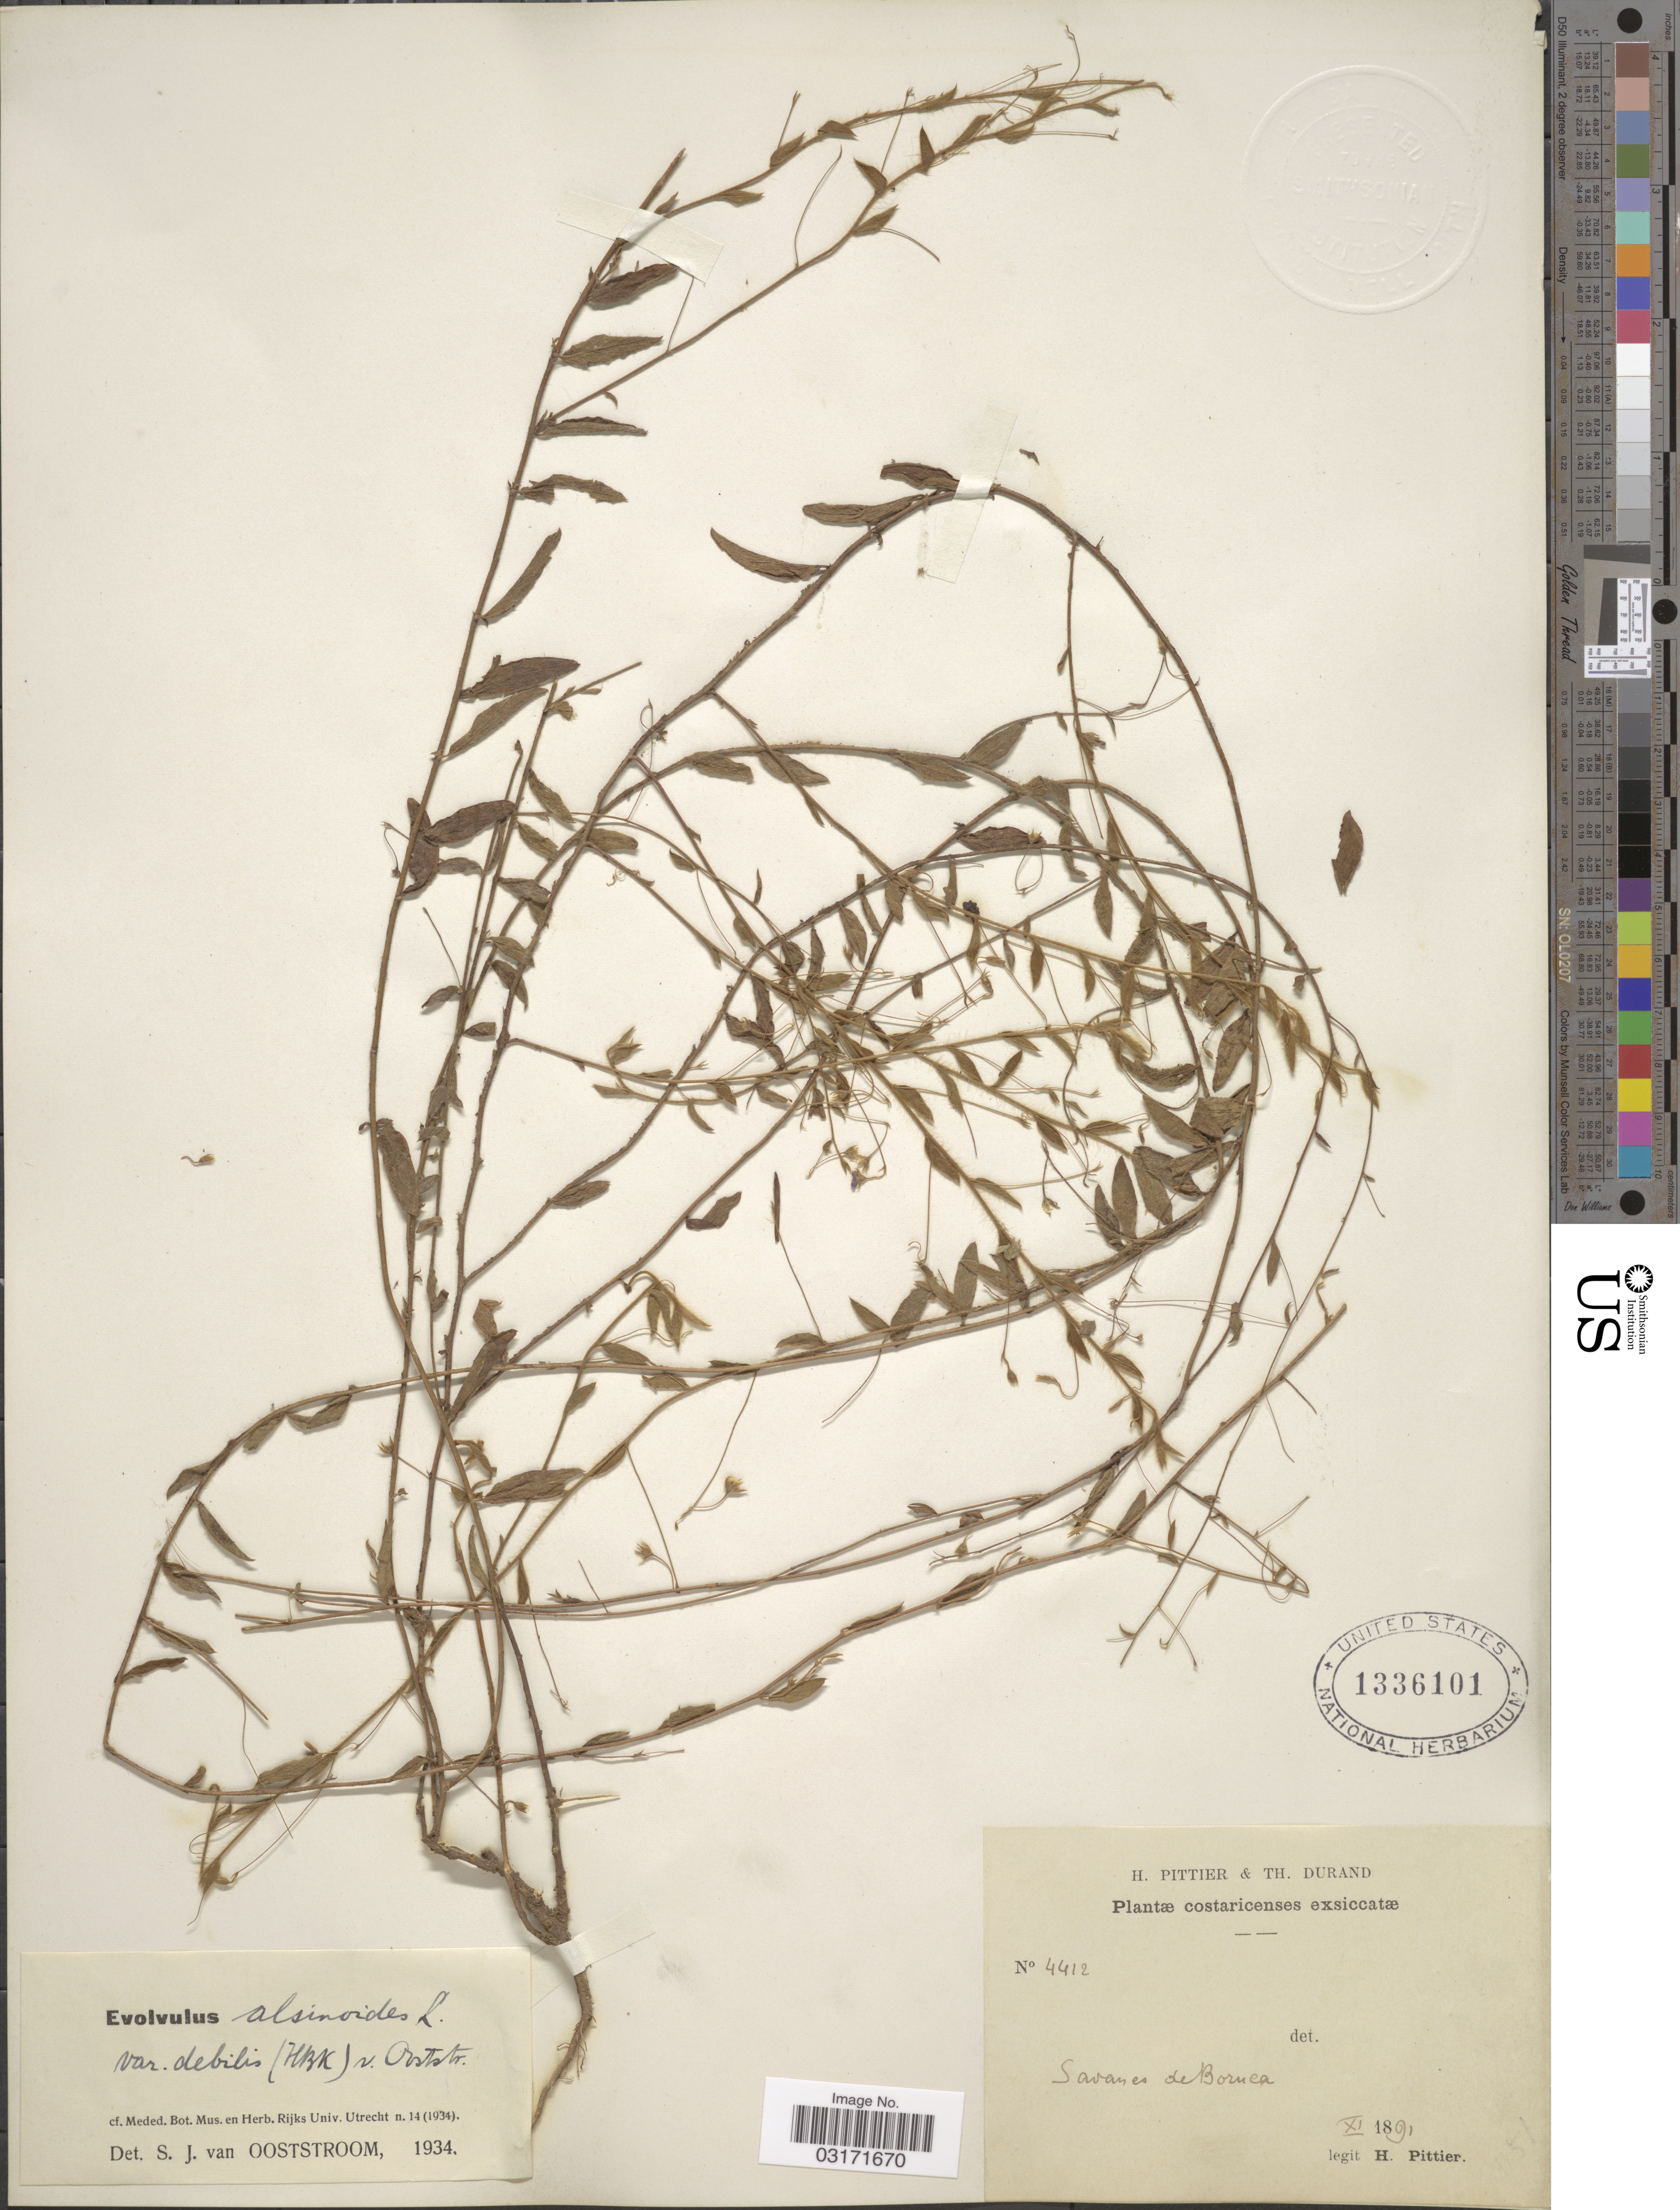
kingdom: Plantae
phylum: Tracheophyta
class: Magnoliopsida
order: Solanales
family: Convolvulaceae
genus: Evolvulus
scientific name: Evolvulus alsinoides var. debilis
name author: (Kunth) Ooststr.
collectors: H. F. Pittier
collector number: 4412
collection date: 1891-11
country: Costa Rica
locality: Savanes de Boruca.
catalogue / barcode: US 1336101